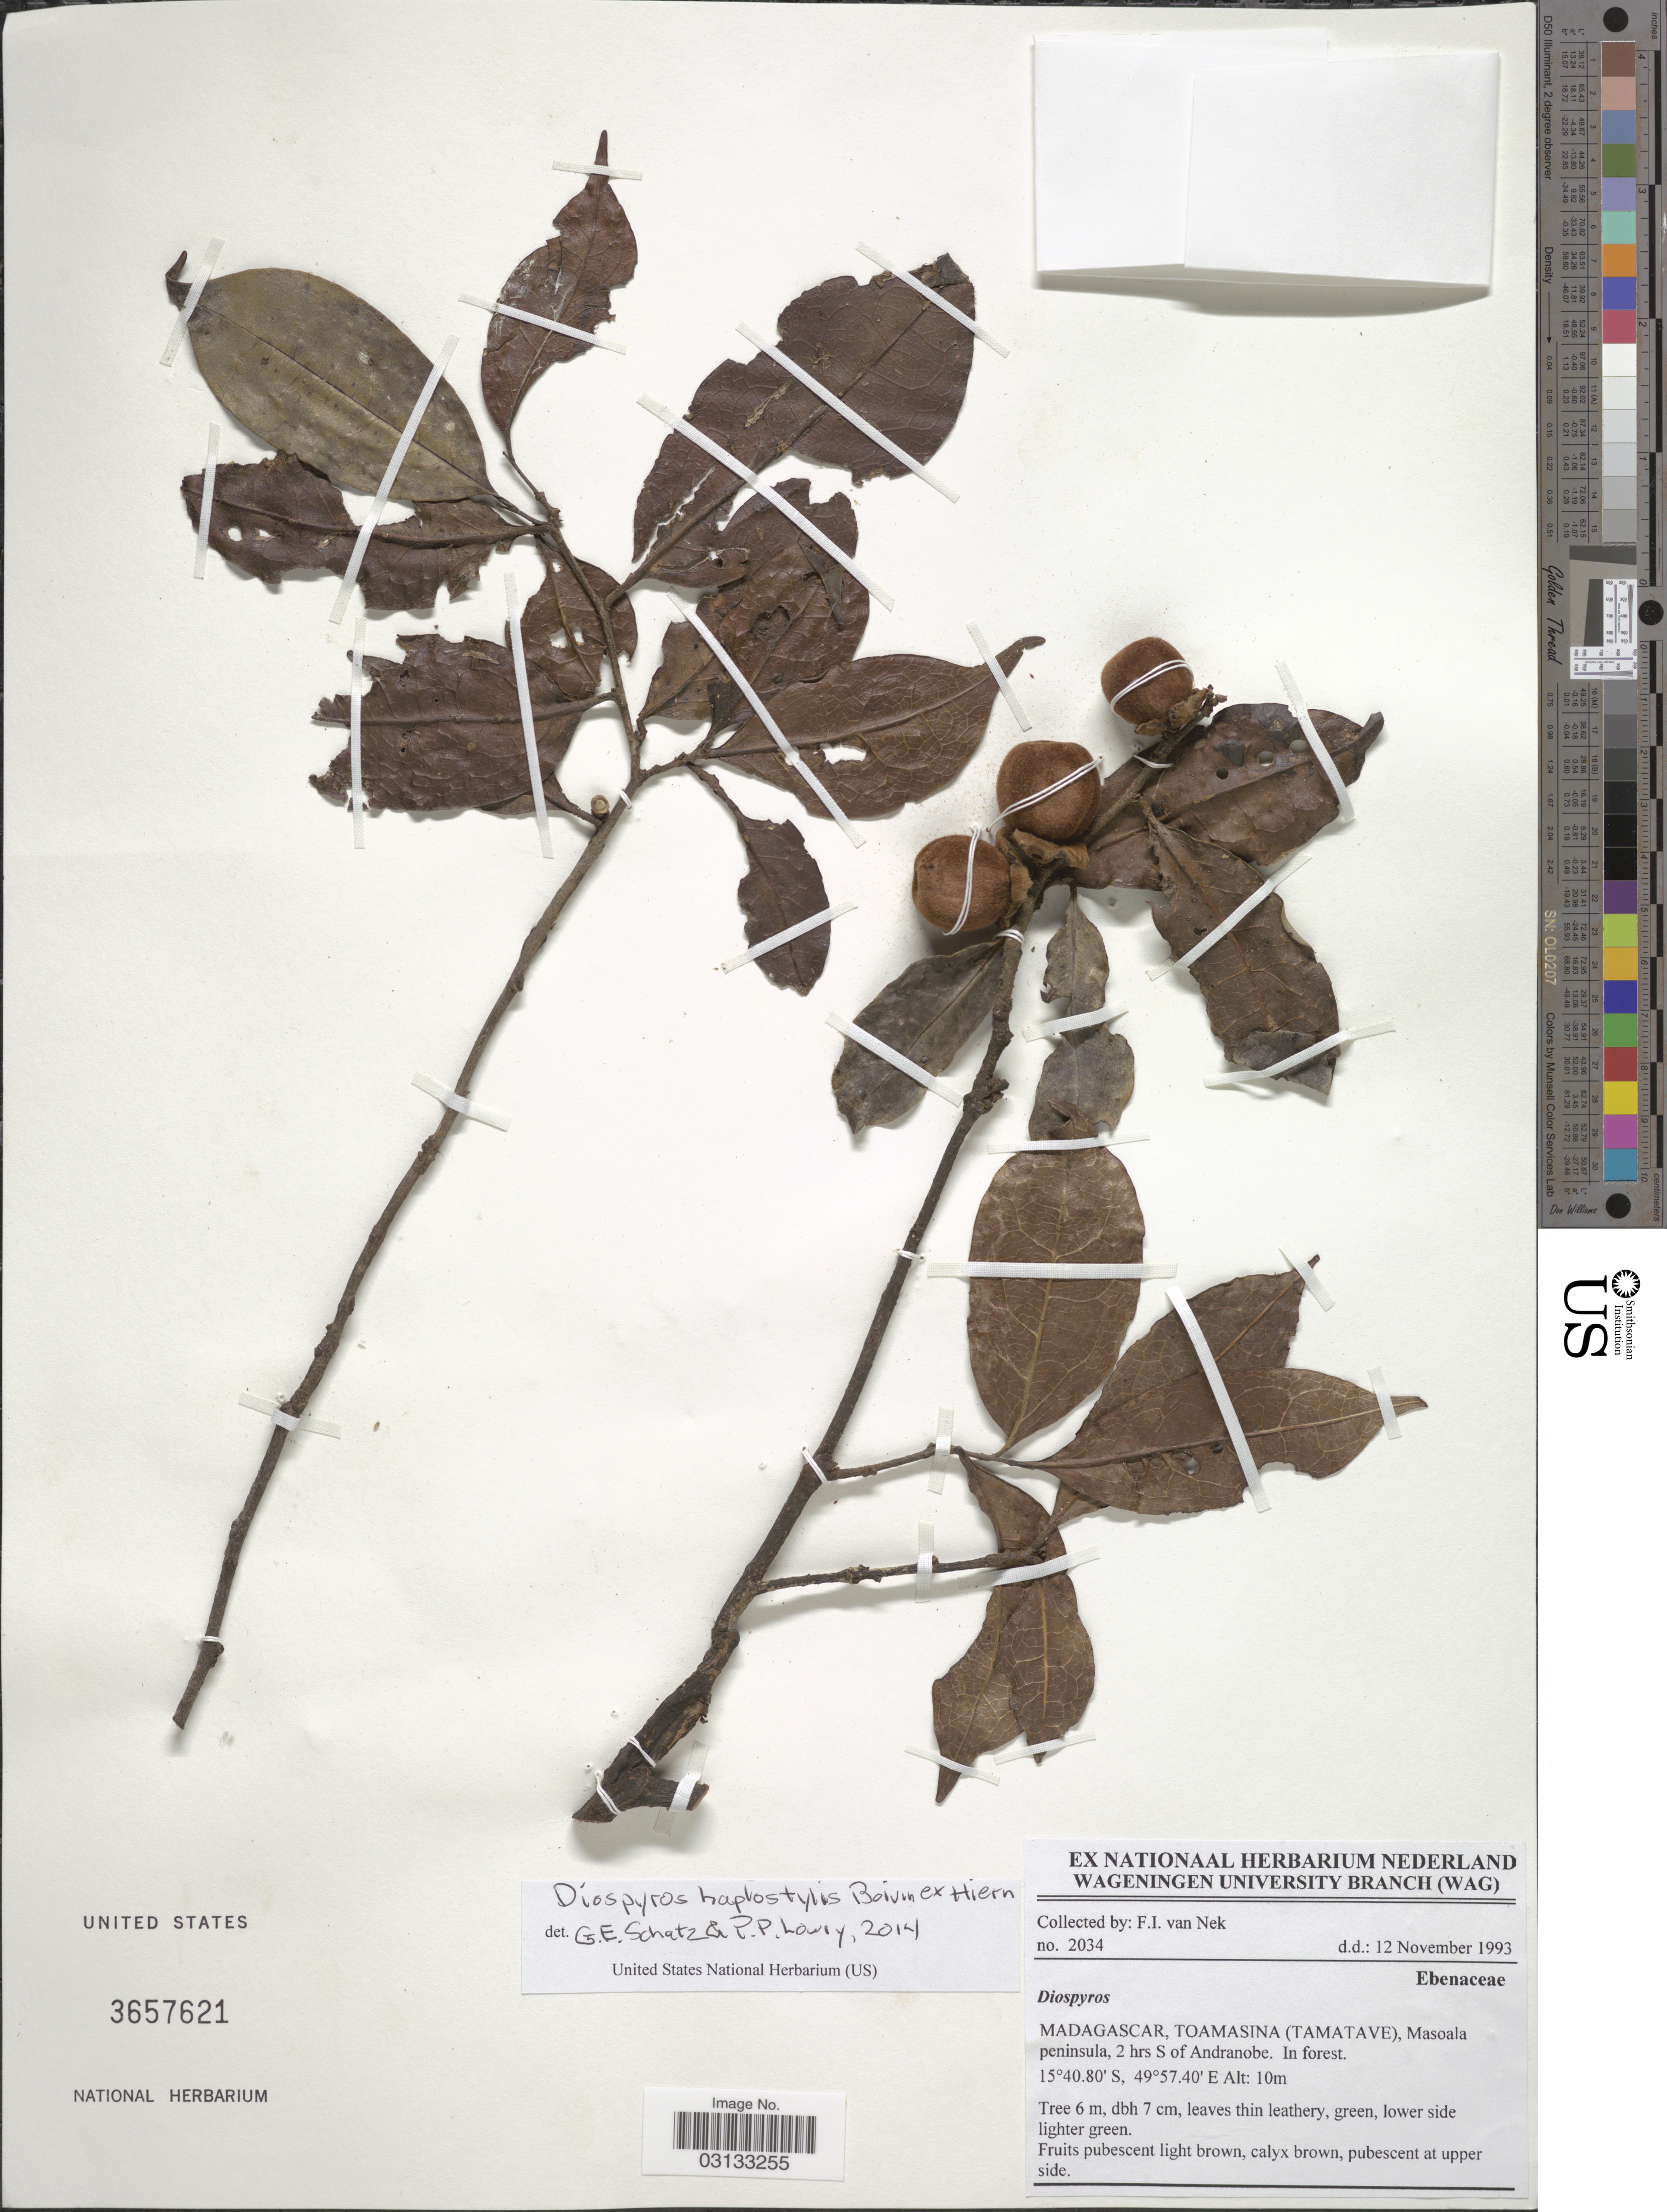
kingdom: Plantae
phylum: Tracheophyta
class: Magnoliopsida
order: Ericales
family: Ebenaceae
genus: Diospyros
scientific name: Diospyros haplostylis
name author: Boivin ex Hiern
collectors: F. van Nek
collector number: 2034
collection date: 1993-11-12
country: Madagascar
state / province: Analanjirofo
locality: (Tamatave), Masoala peninsula, 2 hrs S of Andranobe.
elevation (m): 10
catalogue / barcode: US 3657621